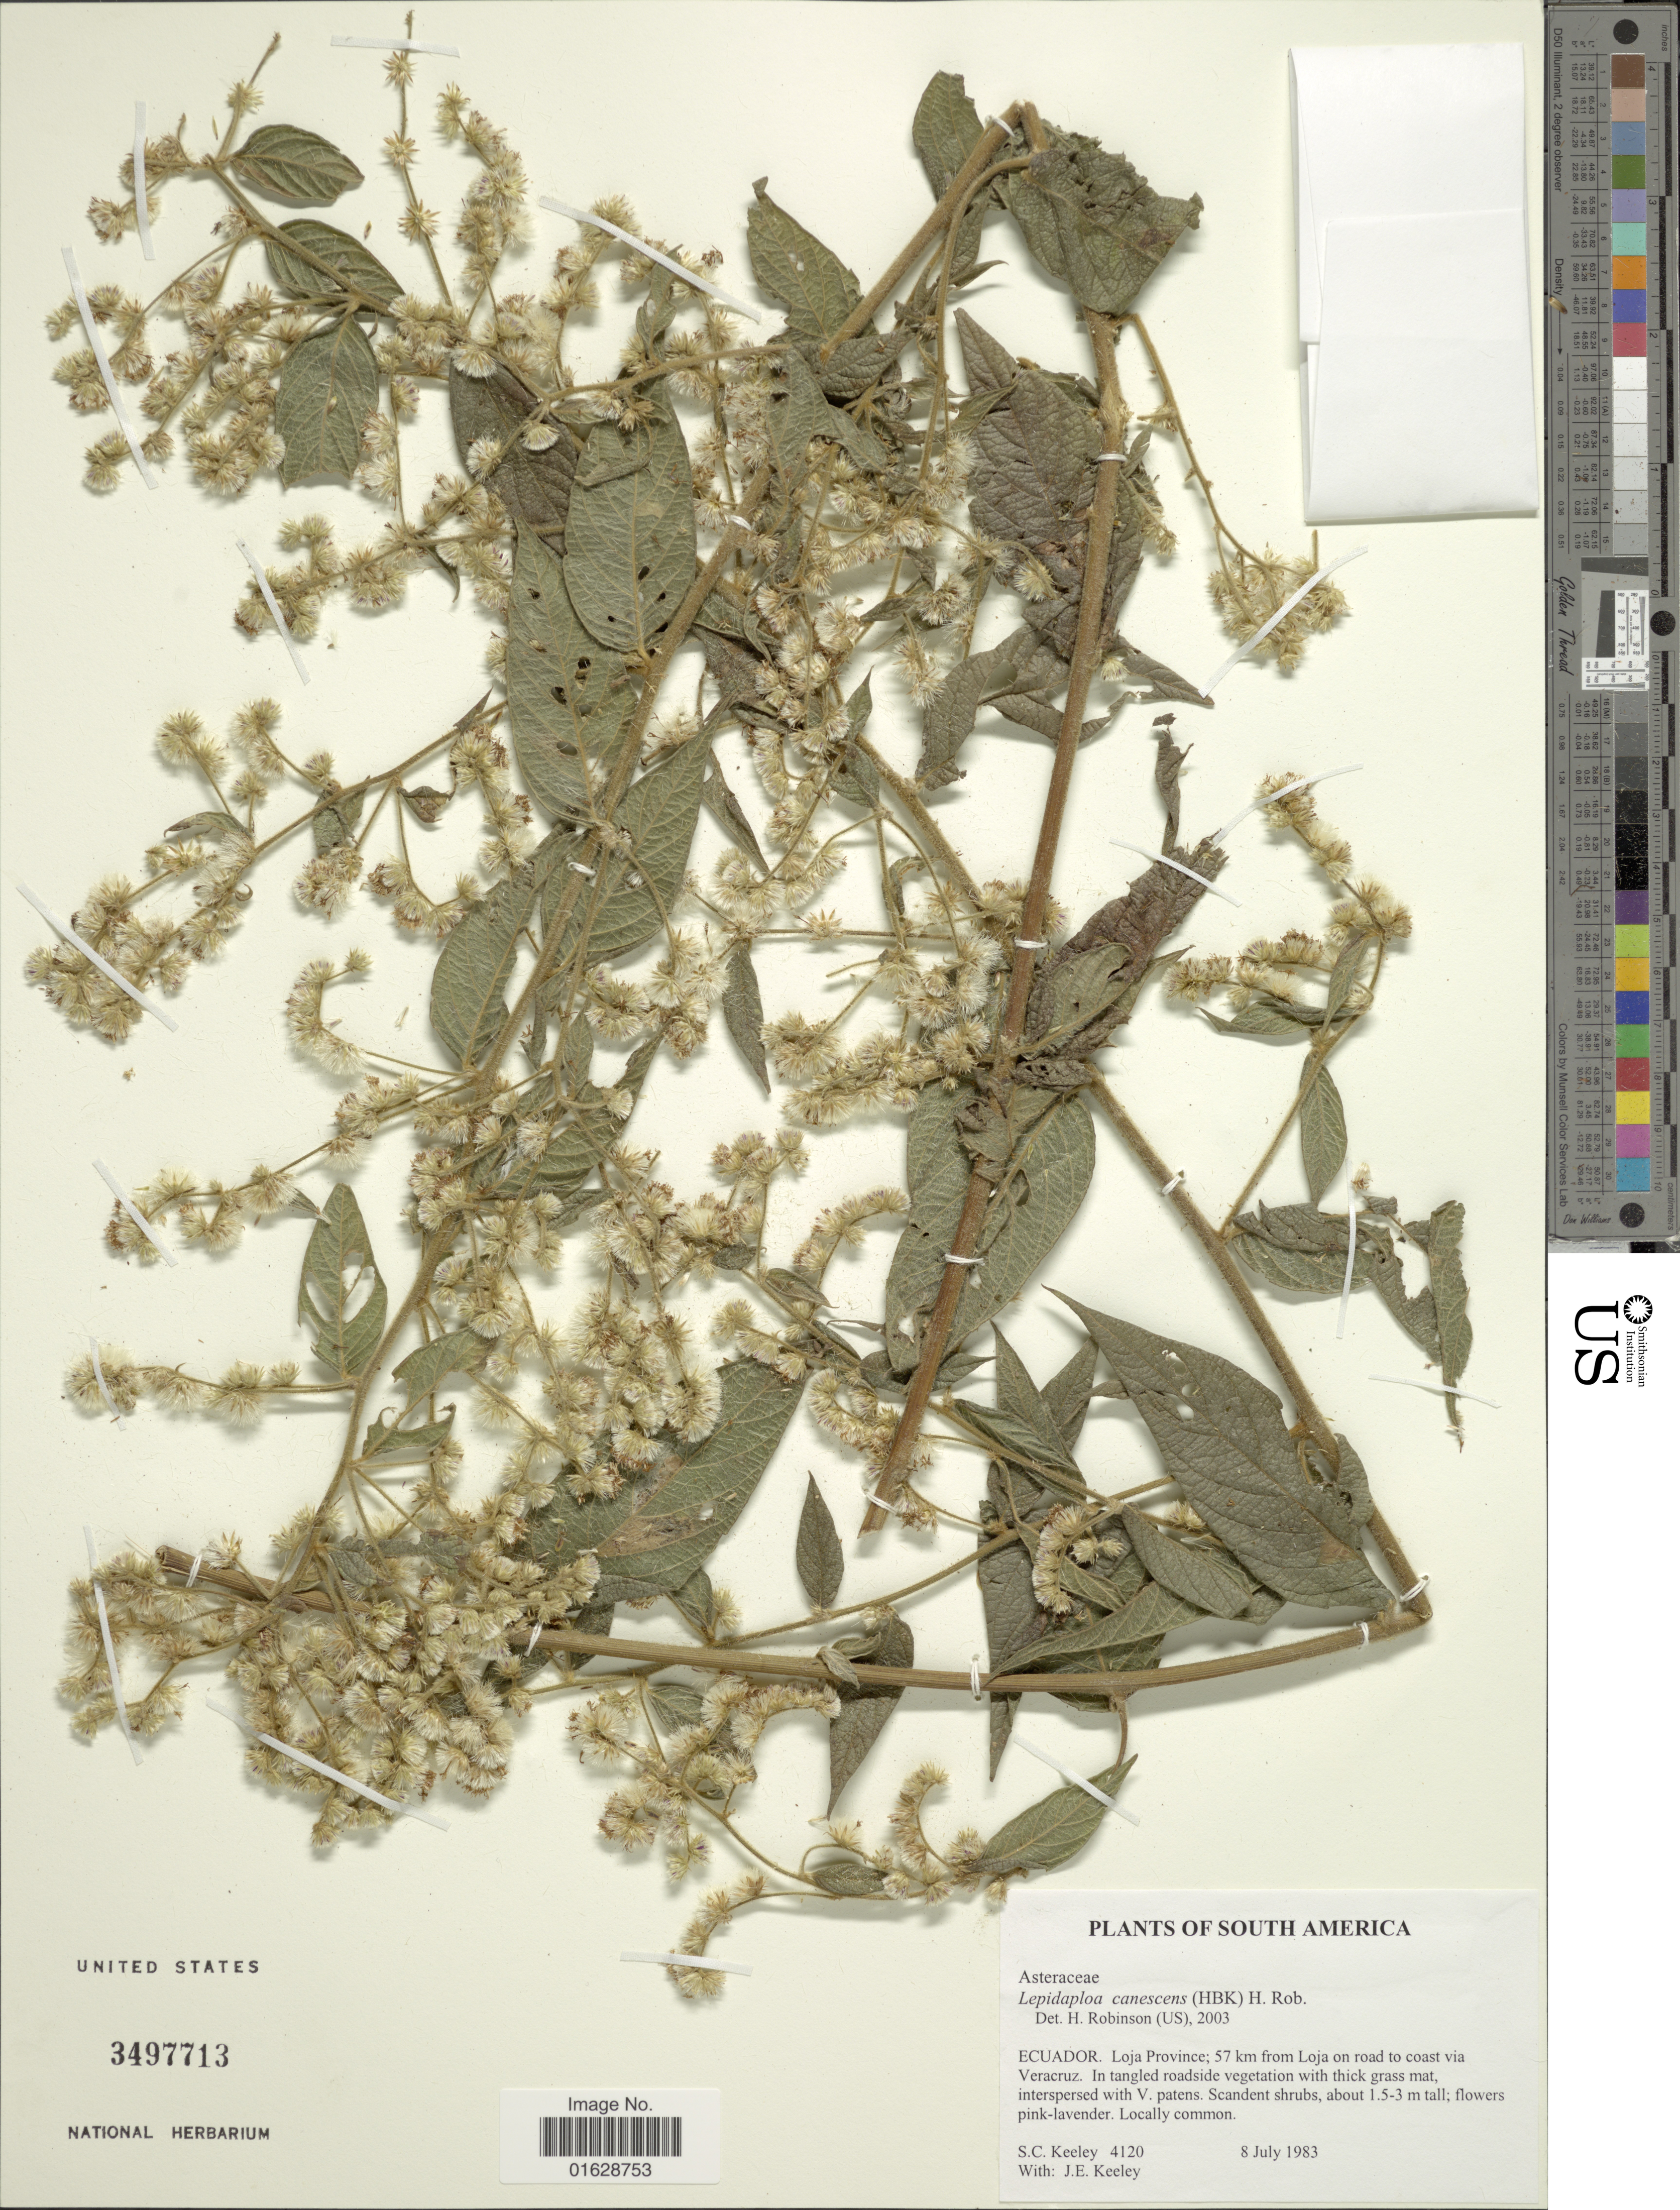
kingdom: Plantae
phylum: Tracheophyta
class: Magnoliopsida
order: Asterales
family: Asteraceae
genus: Lepidaploa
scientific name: Lepidaploa canescens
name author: (Kunth) H. Rob.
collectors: S. C. Keeley & J. E. Keeley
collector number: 4120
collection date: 1983-07-08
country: Ecuador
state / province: Loja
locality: Loja Province; 57 km from Loja on road to coat via Veracruz.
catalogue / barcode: US 3497713